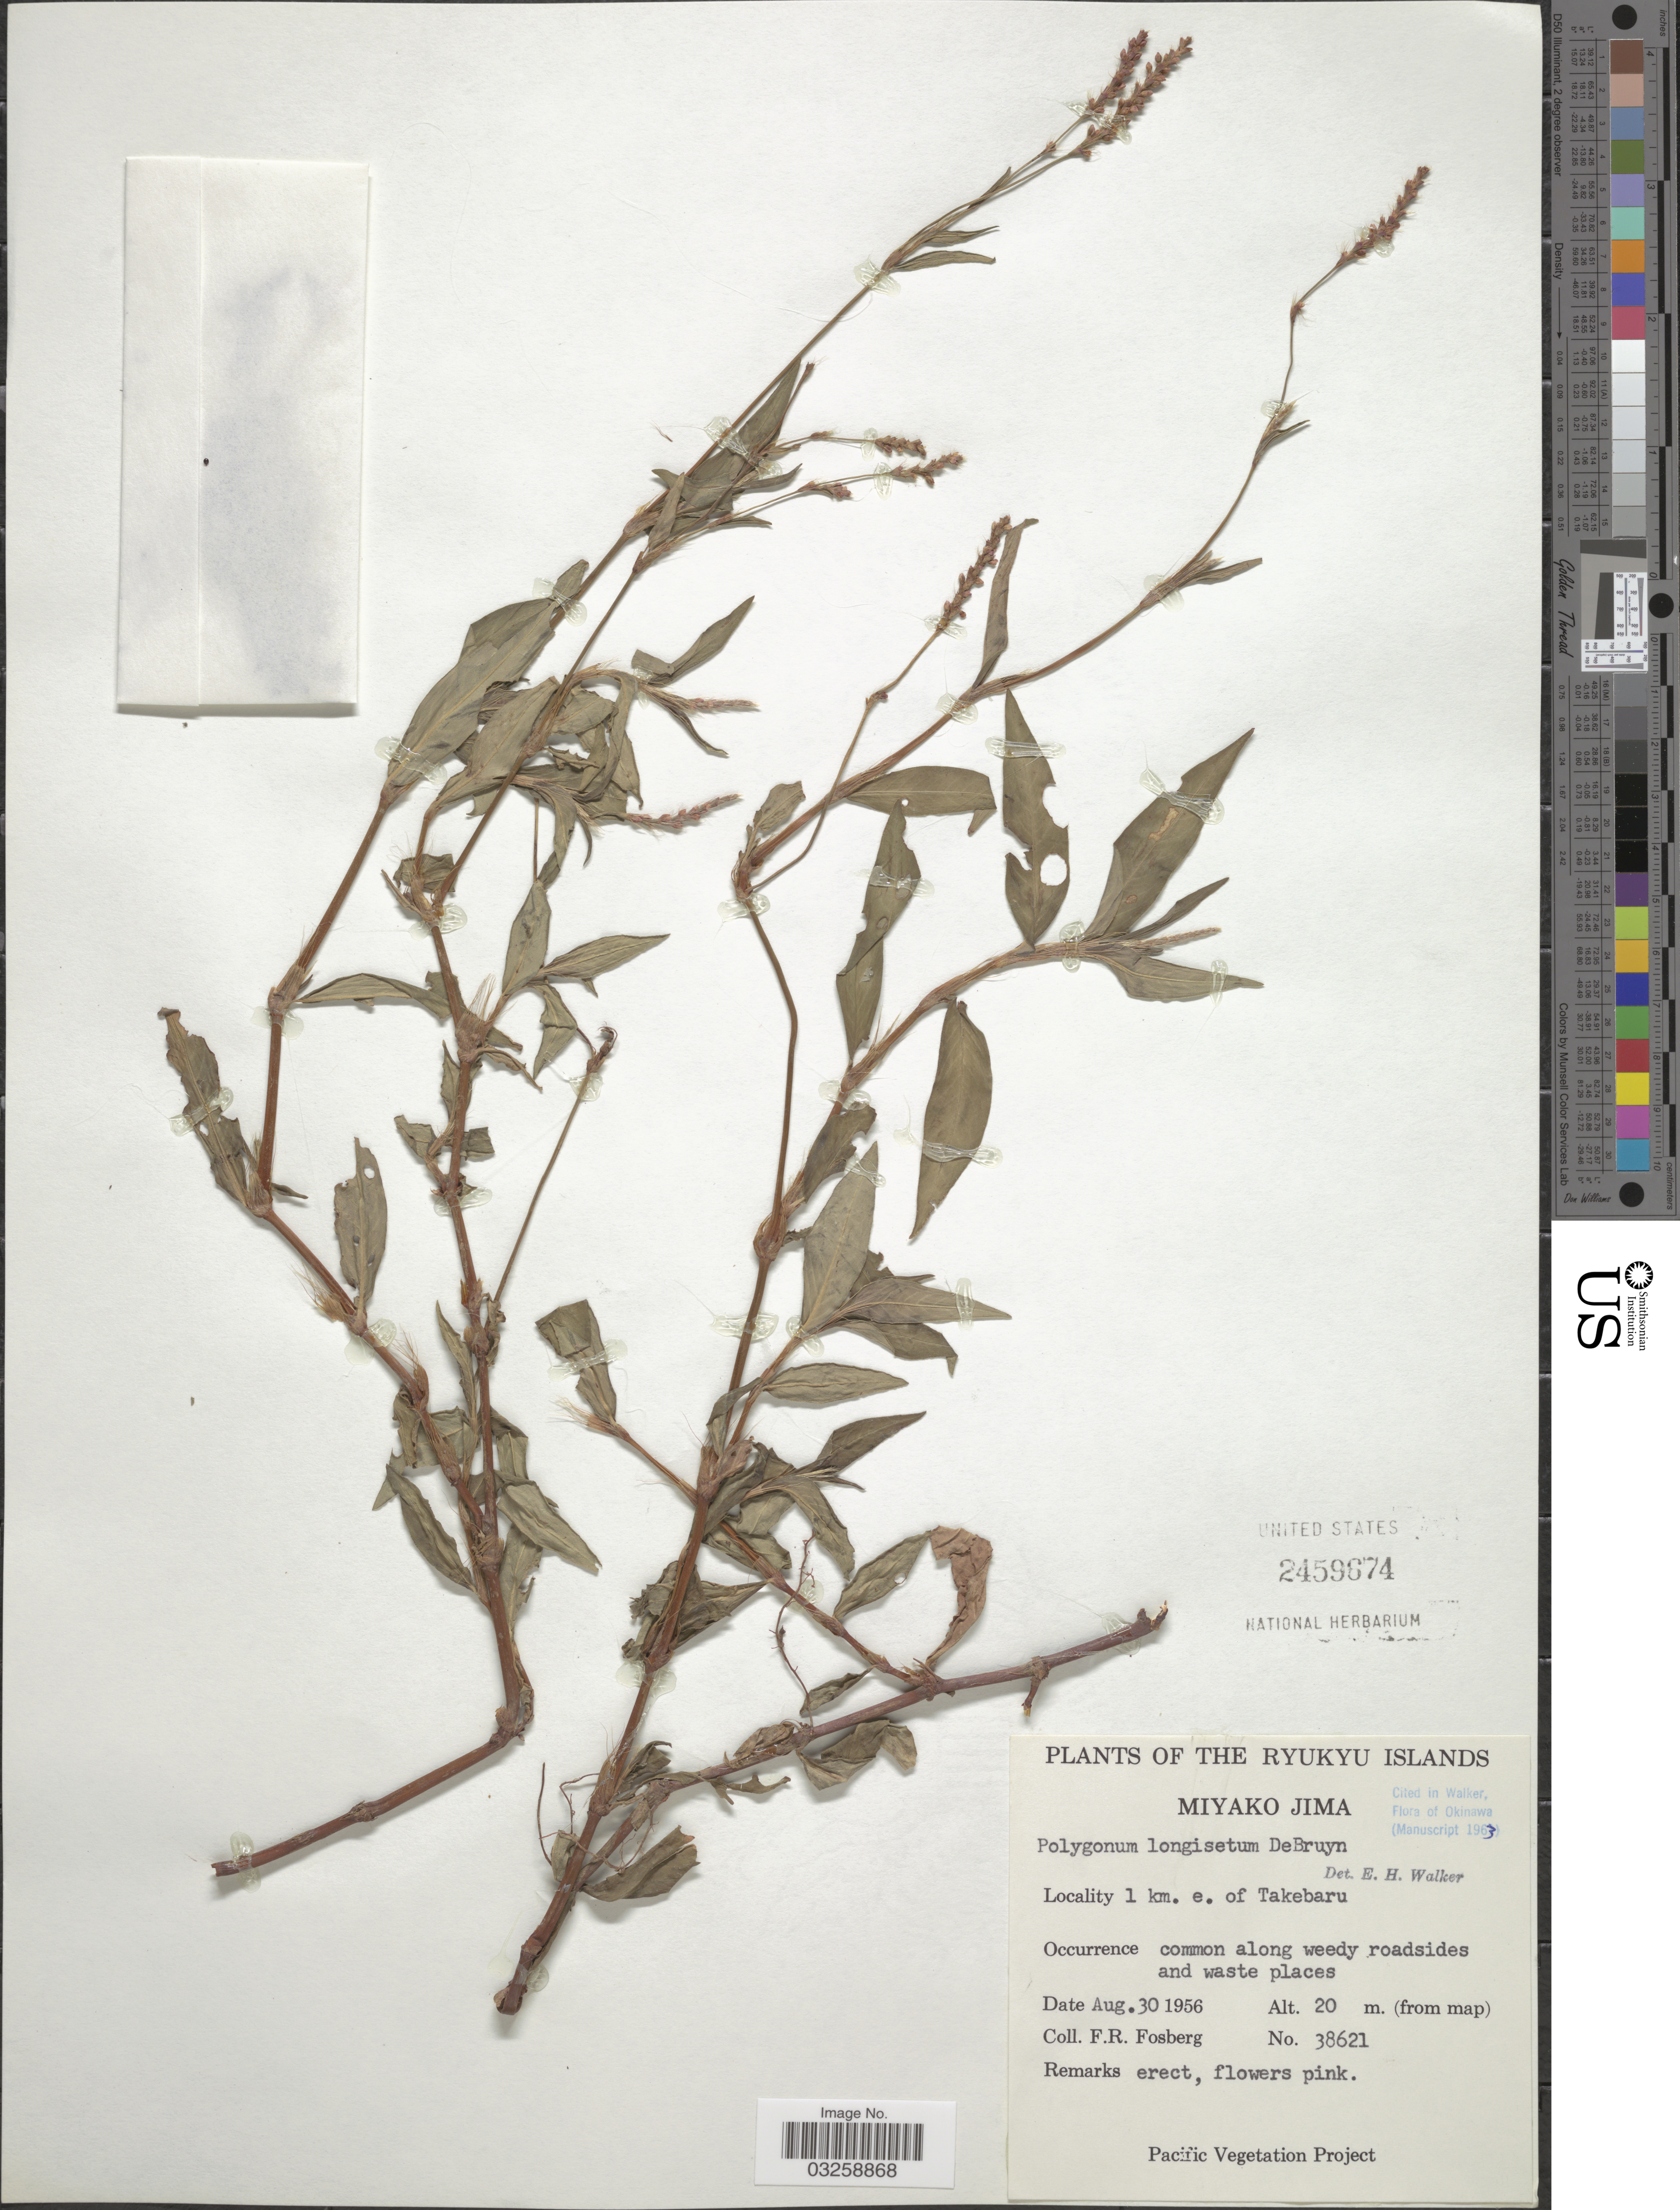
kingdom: Plantae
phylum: Tracheophyta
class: Magnoliopsida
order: Caryophyllales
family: Polygonaceae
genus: Polygonum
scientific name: Polygonum longisetum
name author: Bruijn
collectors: F. R. Fosberg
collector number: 38621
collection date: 1956-08-30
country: Japan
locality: Ryukyu Islands. Miyako Jima. 1 km. e. of Takebaru.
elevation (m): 20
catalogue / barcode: US 2459674